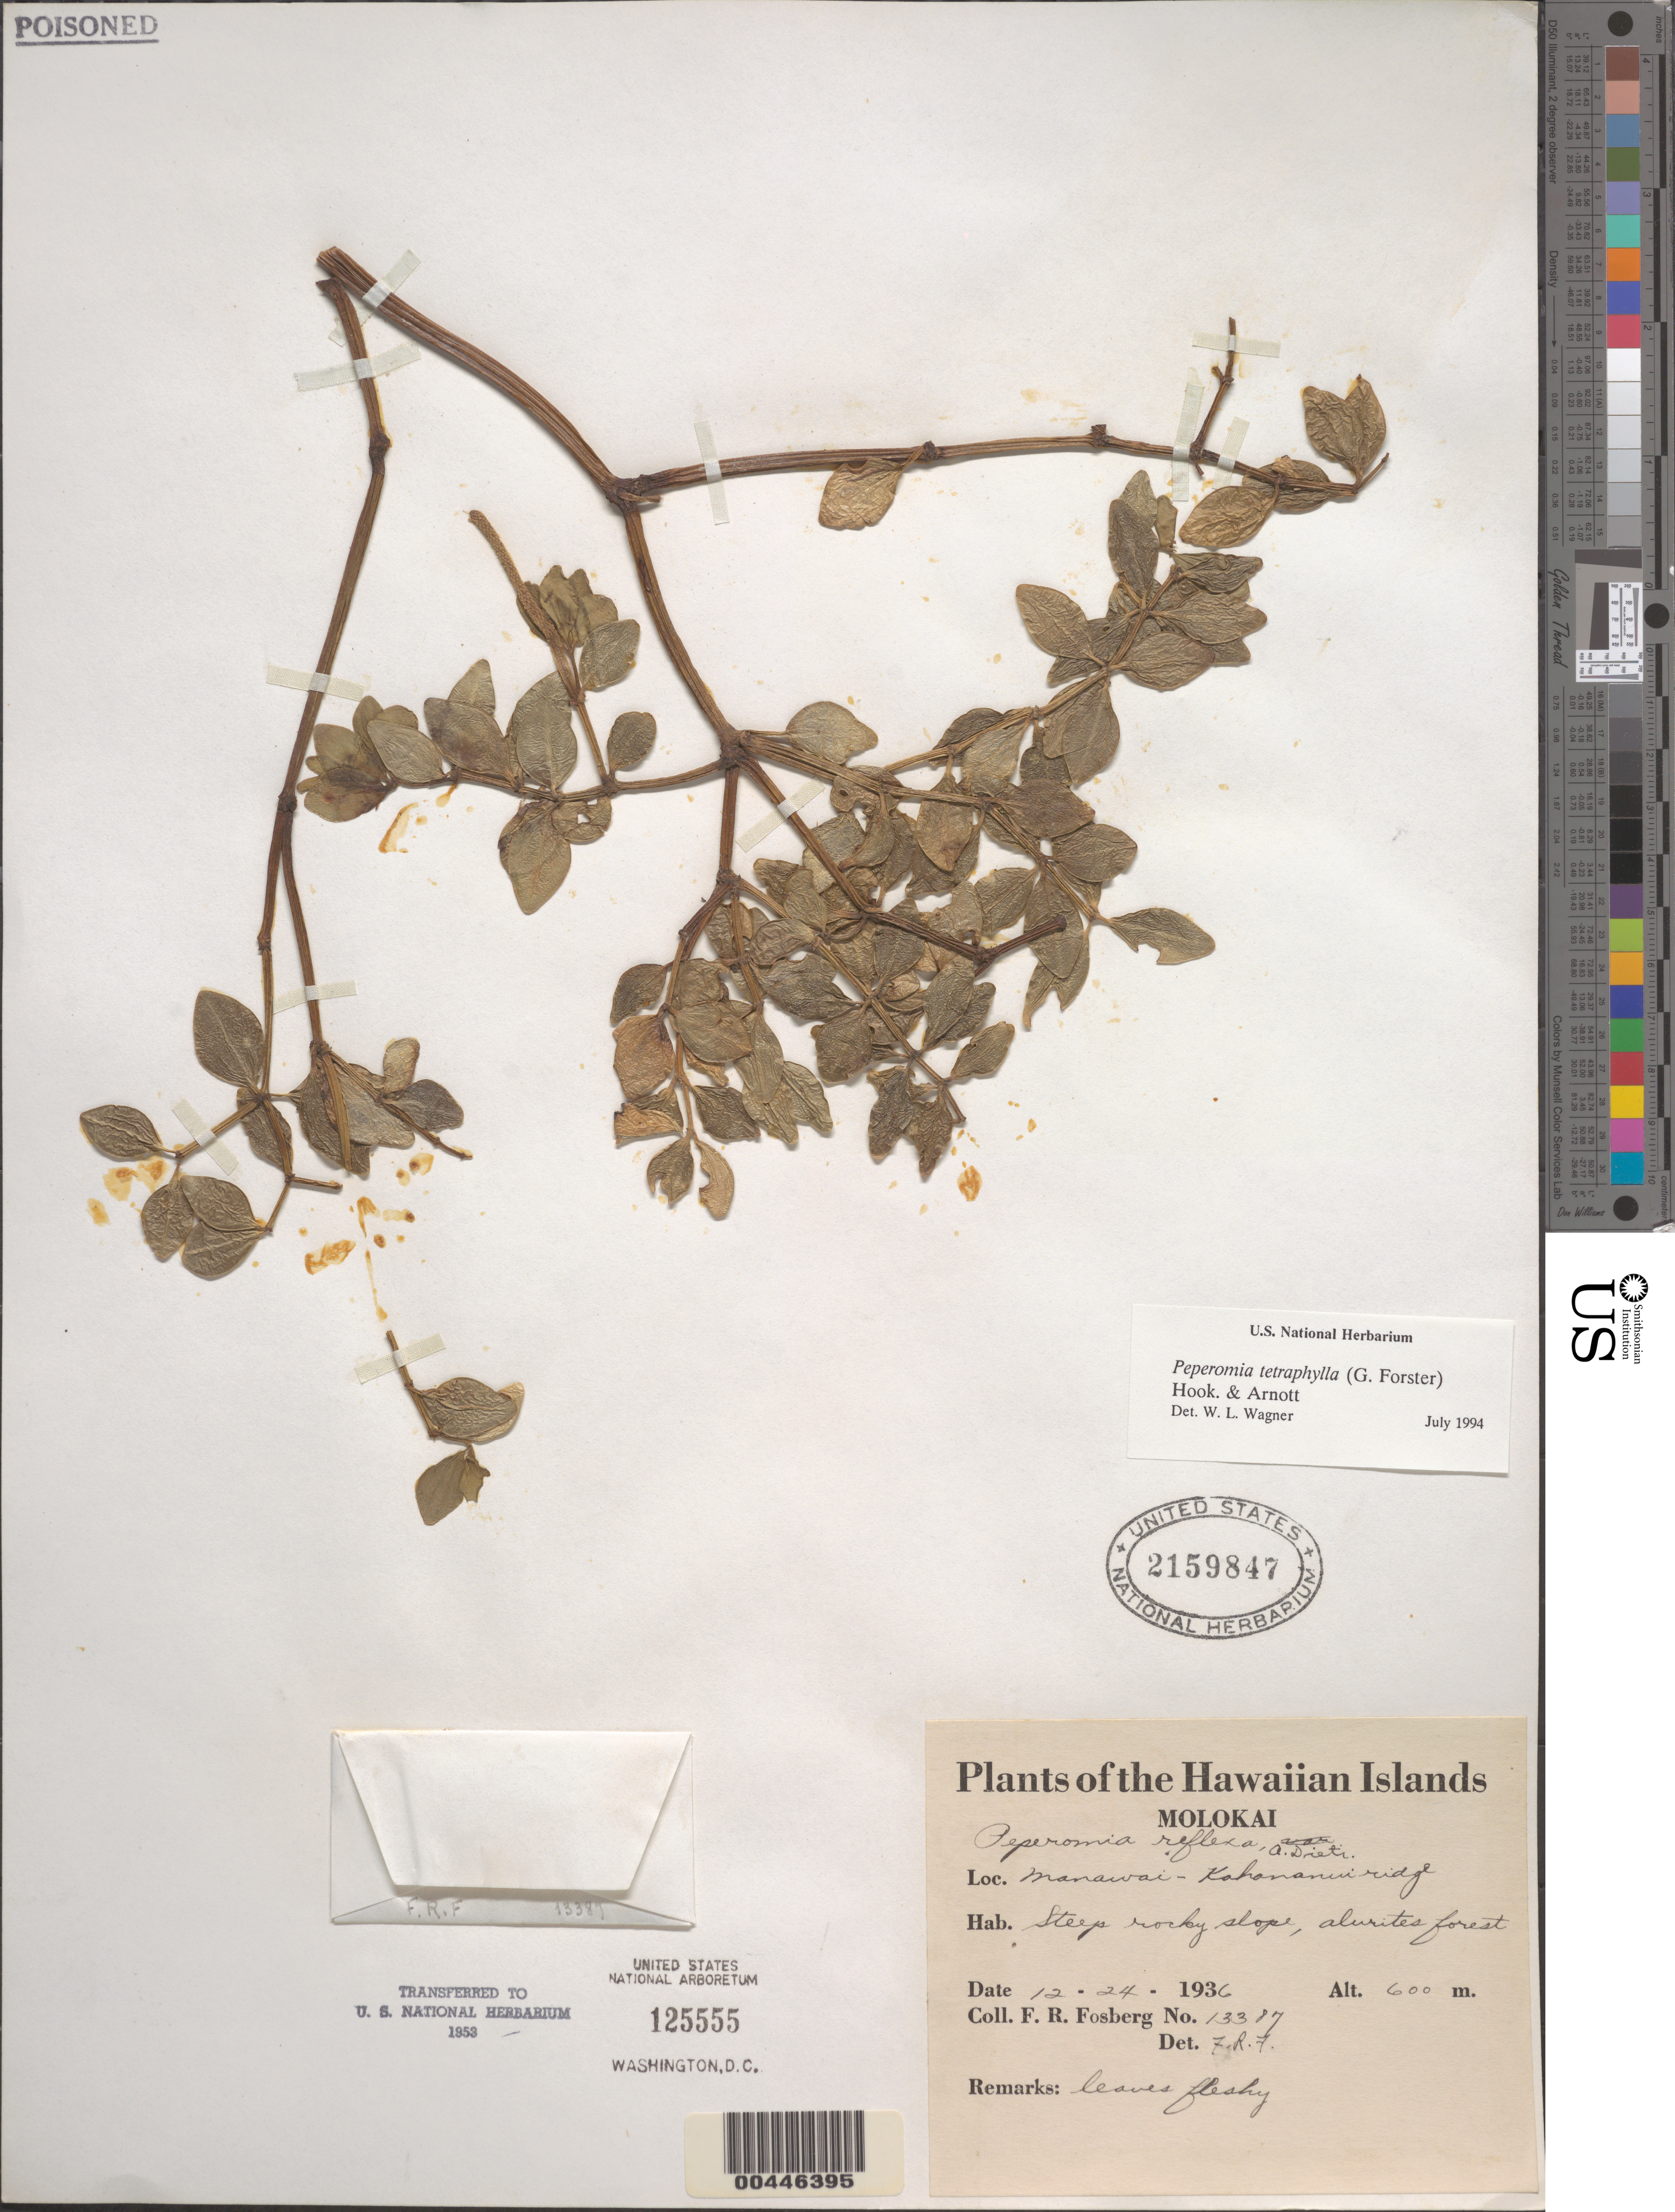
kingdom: Plantae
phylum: Tracheophyta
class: Magnoliopsida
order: Piperales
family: Piperaceae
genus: Peperomia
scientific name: Peperomia trichopus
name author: Trel. in J.F. Macbr.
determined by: Wagner, W. L., (BOT), Smithsonian Institution - National Museum of Natural History (UNITED STATES)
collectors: F. R. Fosberg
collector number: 13387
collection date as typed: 24 Dec 1936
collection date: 1936-12-24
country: United States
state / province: Hawaii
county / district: Maui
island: Moloka'i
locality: Manawai-Kahananui ridge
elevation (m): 600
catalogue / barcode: US 2159847